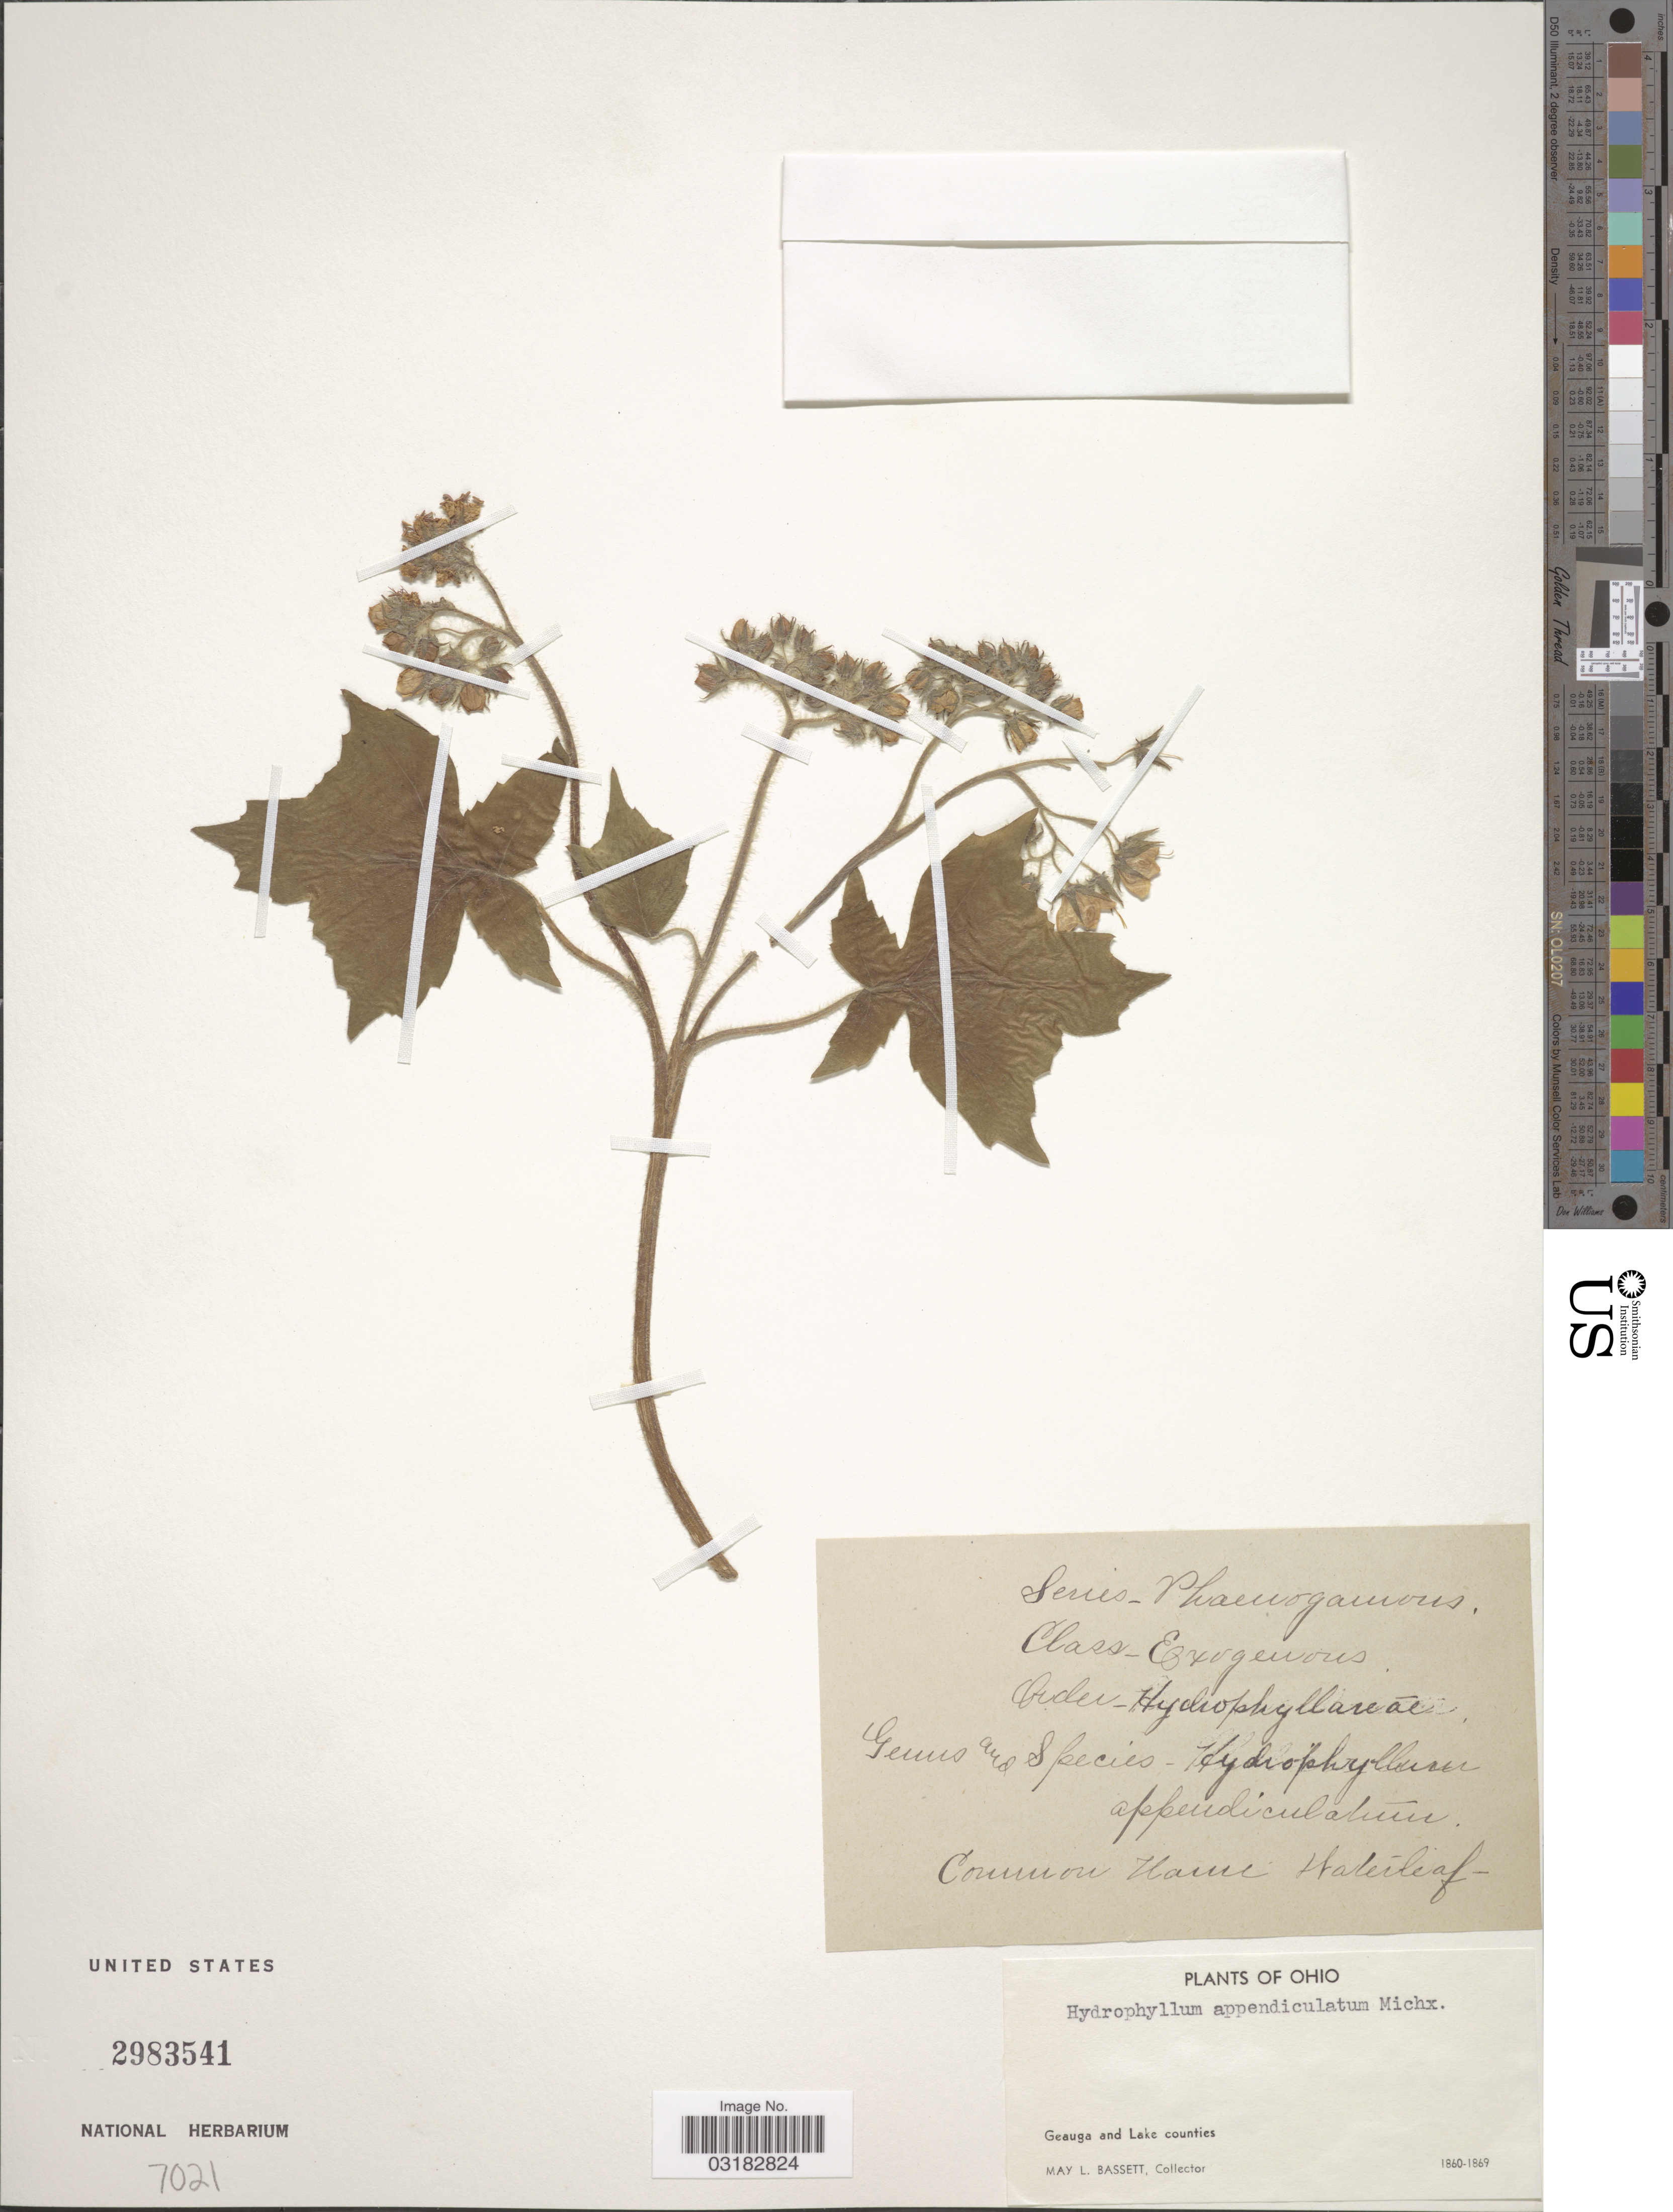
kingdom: Plantae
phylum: Tracheophyta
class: Magnoliopsida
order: Boraginales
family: Hydrophyllaceae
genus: Hydrophyllum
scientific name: Hydrophyllum appendiculatum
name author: Michx.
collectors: M. L. Bassett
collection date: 1860/1869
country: United States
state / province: Ohio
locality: Geauga and Lake counties.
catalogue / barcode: US 2983541